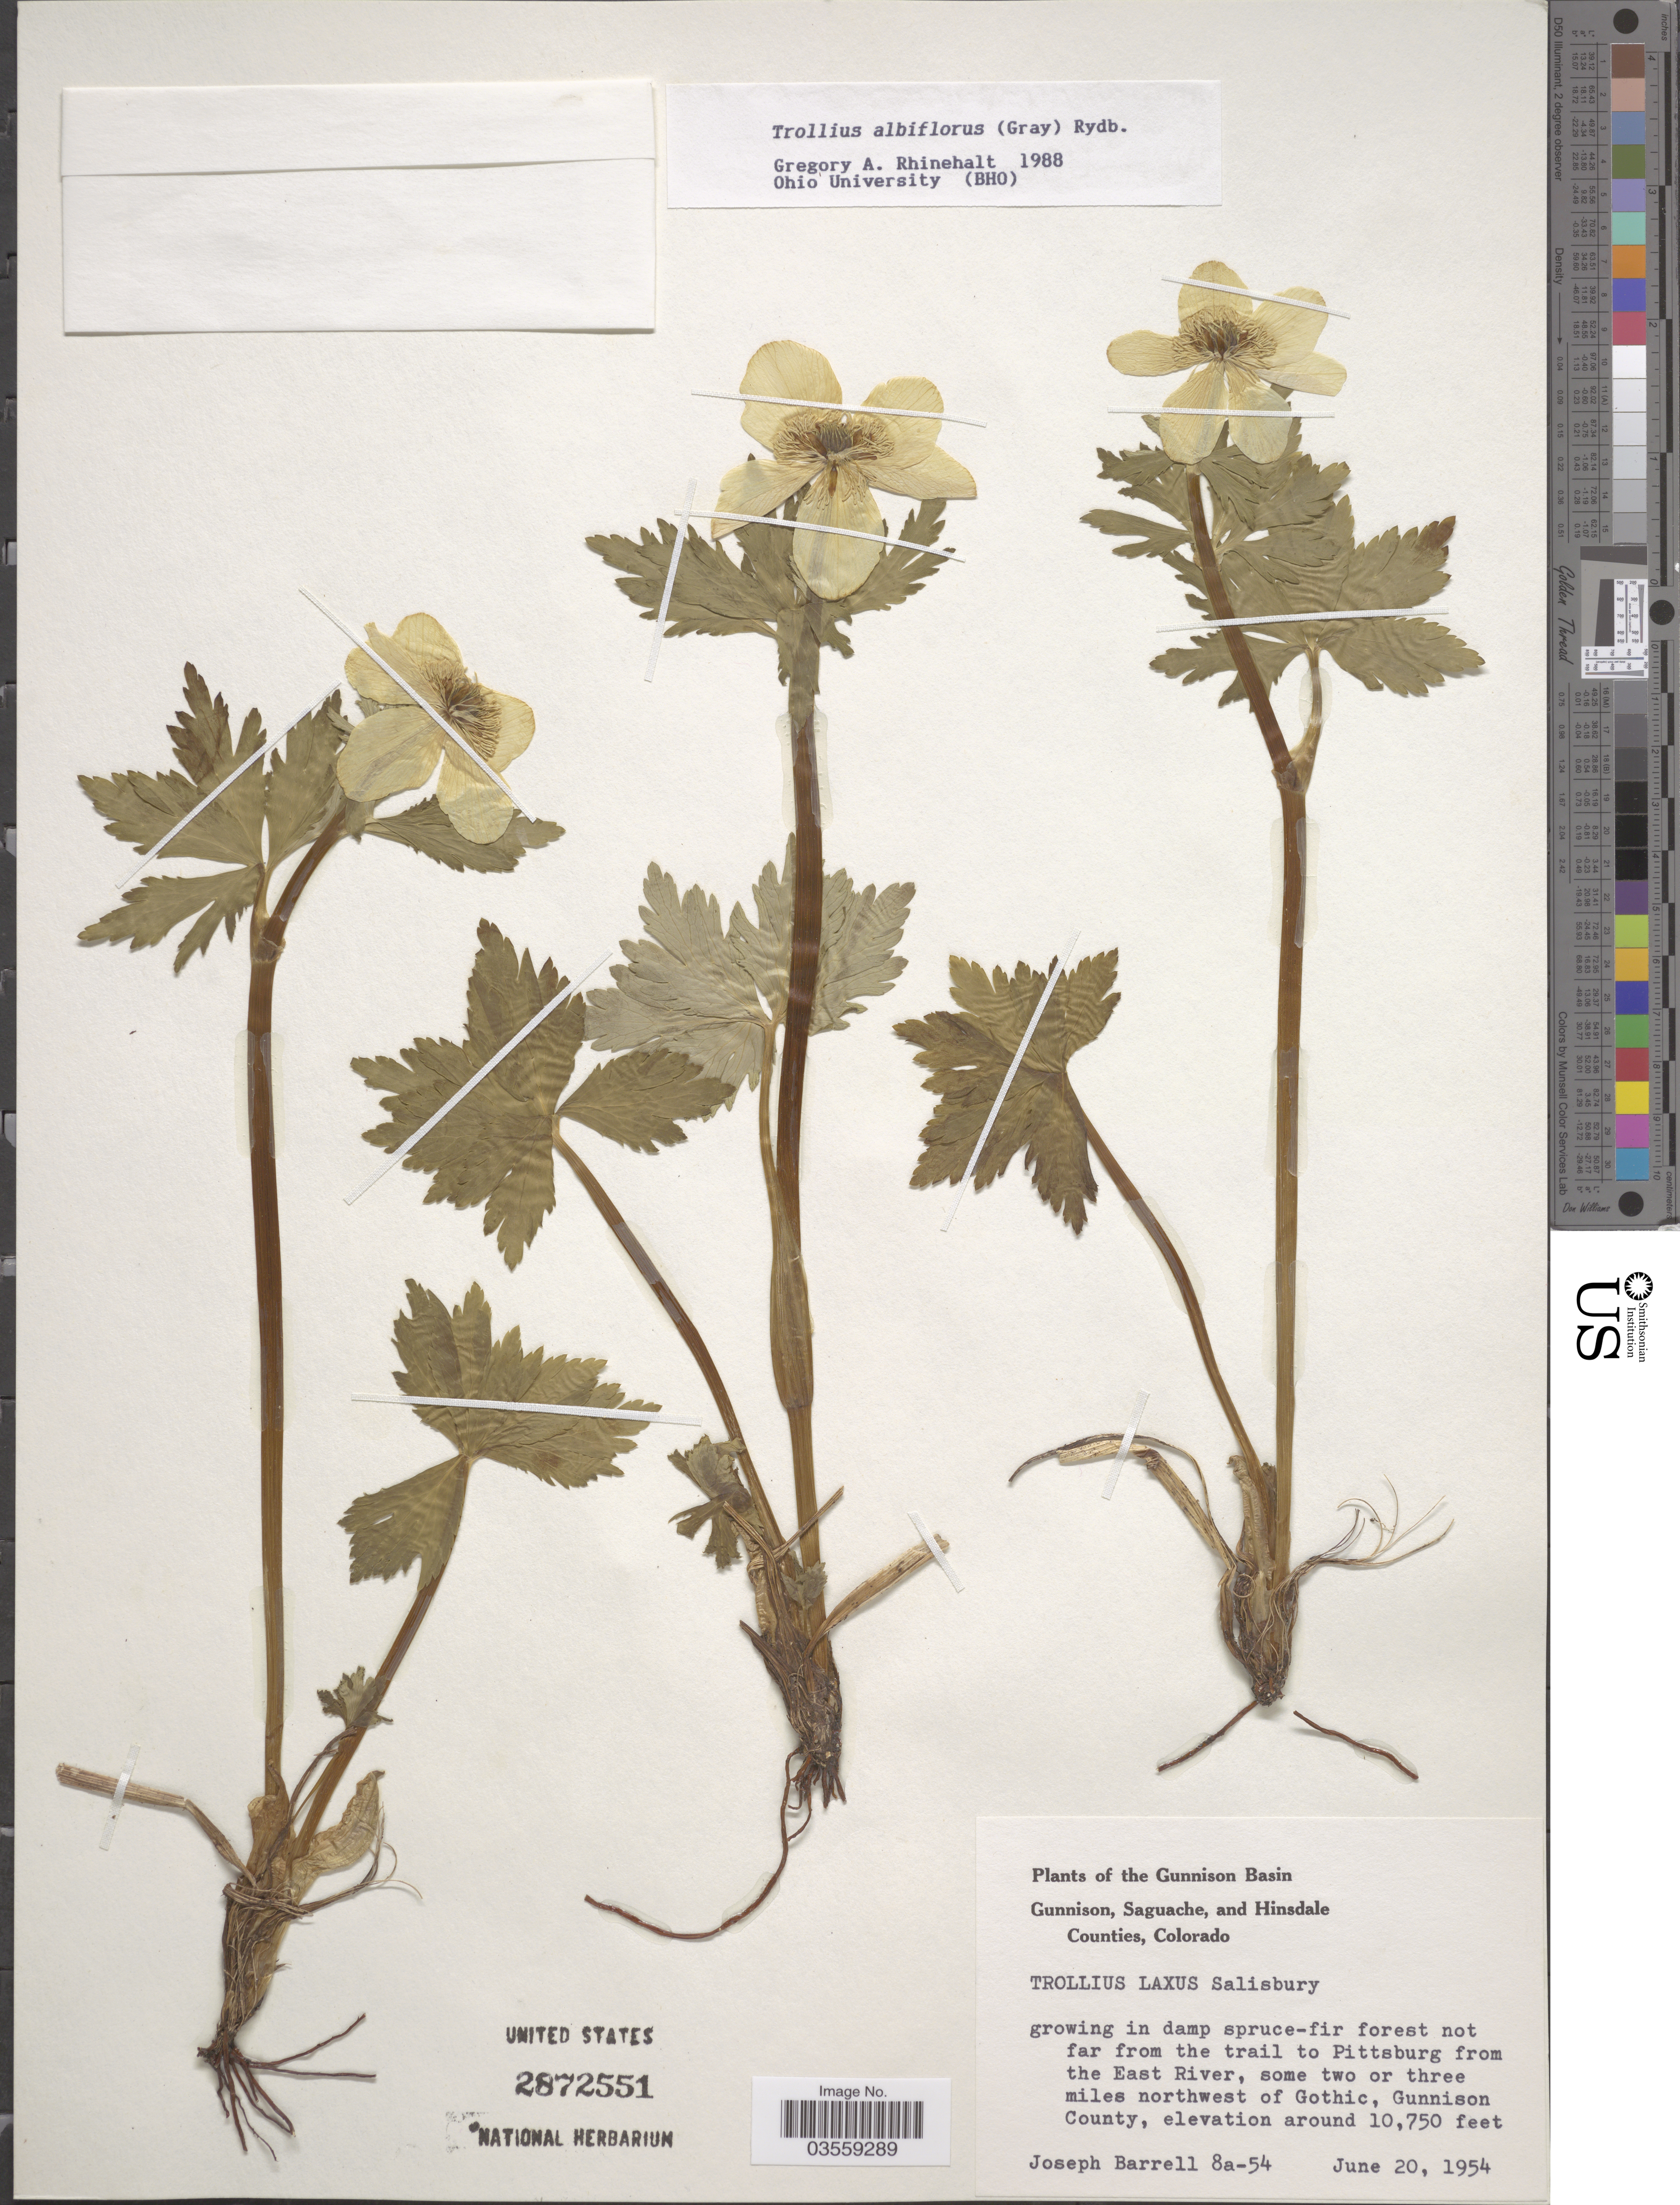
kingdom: Plantae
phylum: Tracheophyta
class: Magnoliopsida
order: Ranunculales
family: Ranunculaceae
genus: Trollius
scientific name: Trollius albiflorus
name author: (A. Gray) Rydb.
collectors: J. Barrell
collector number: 8a-54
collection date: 1954-06-20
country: United States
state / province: Colorado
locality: The Gunnison Basin. Not far from the trail to Pittsburg from the East River, some two or three miles northwest of Gothic, Gunnison County.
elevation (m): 3277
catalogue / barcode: US 2872551